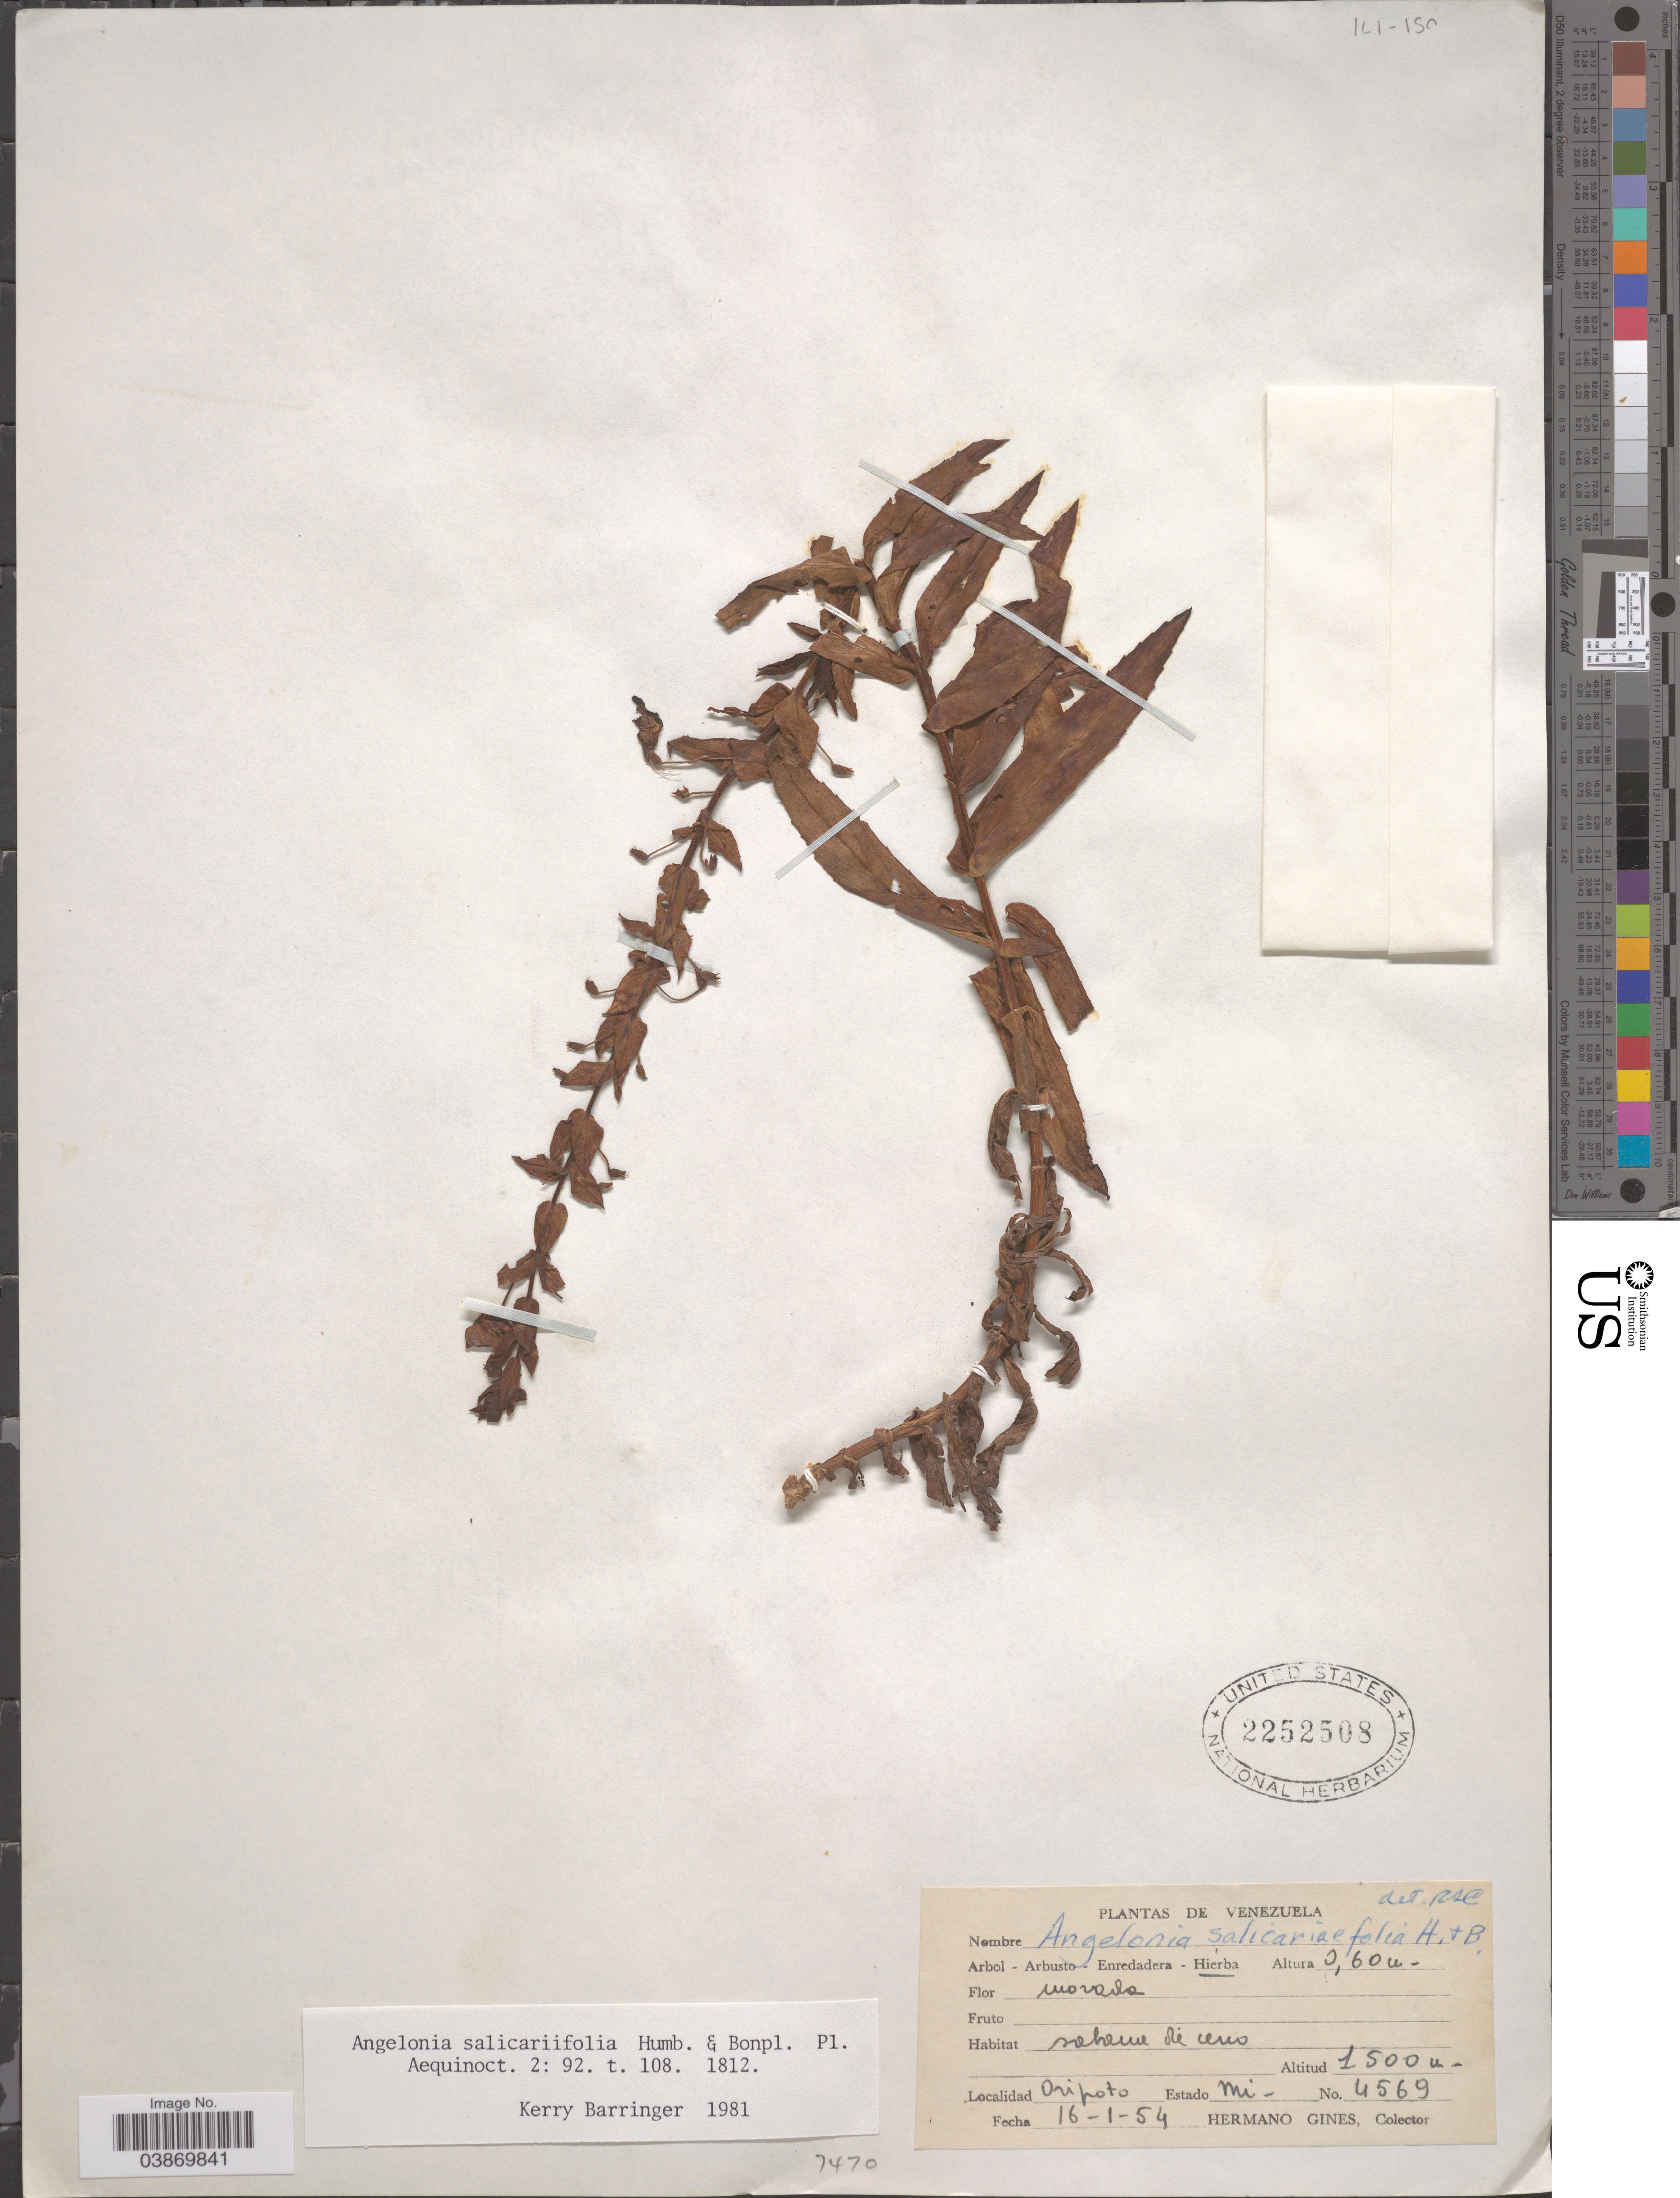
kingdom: Plantae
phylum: Tracheophyta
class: Magnoliopsida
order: Lamiales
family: Plantaginaceae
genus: Angelonia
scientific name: Angelonia salicariifolia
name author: Bonpl.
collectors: Bro. Gines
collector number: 4569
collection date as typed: Transcribed d/m/y: 16/1/54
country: Venezuela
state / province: Miranda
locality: Oripoto.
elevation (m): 1500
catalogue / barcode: US 2252508